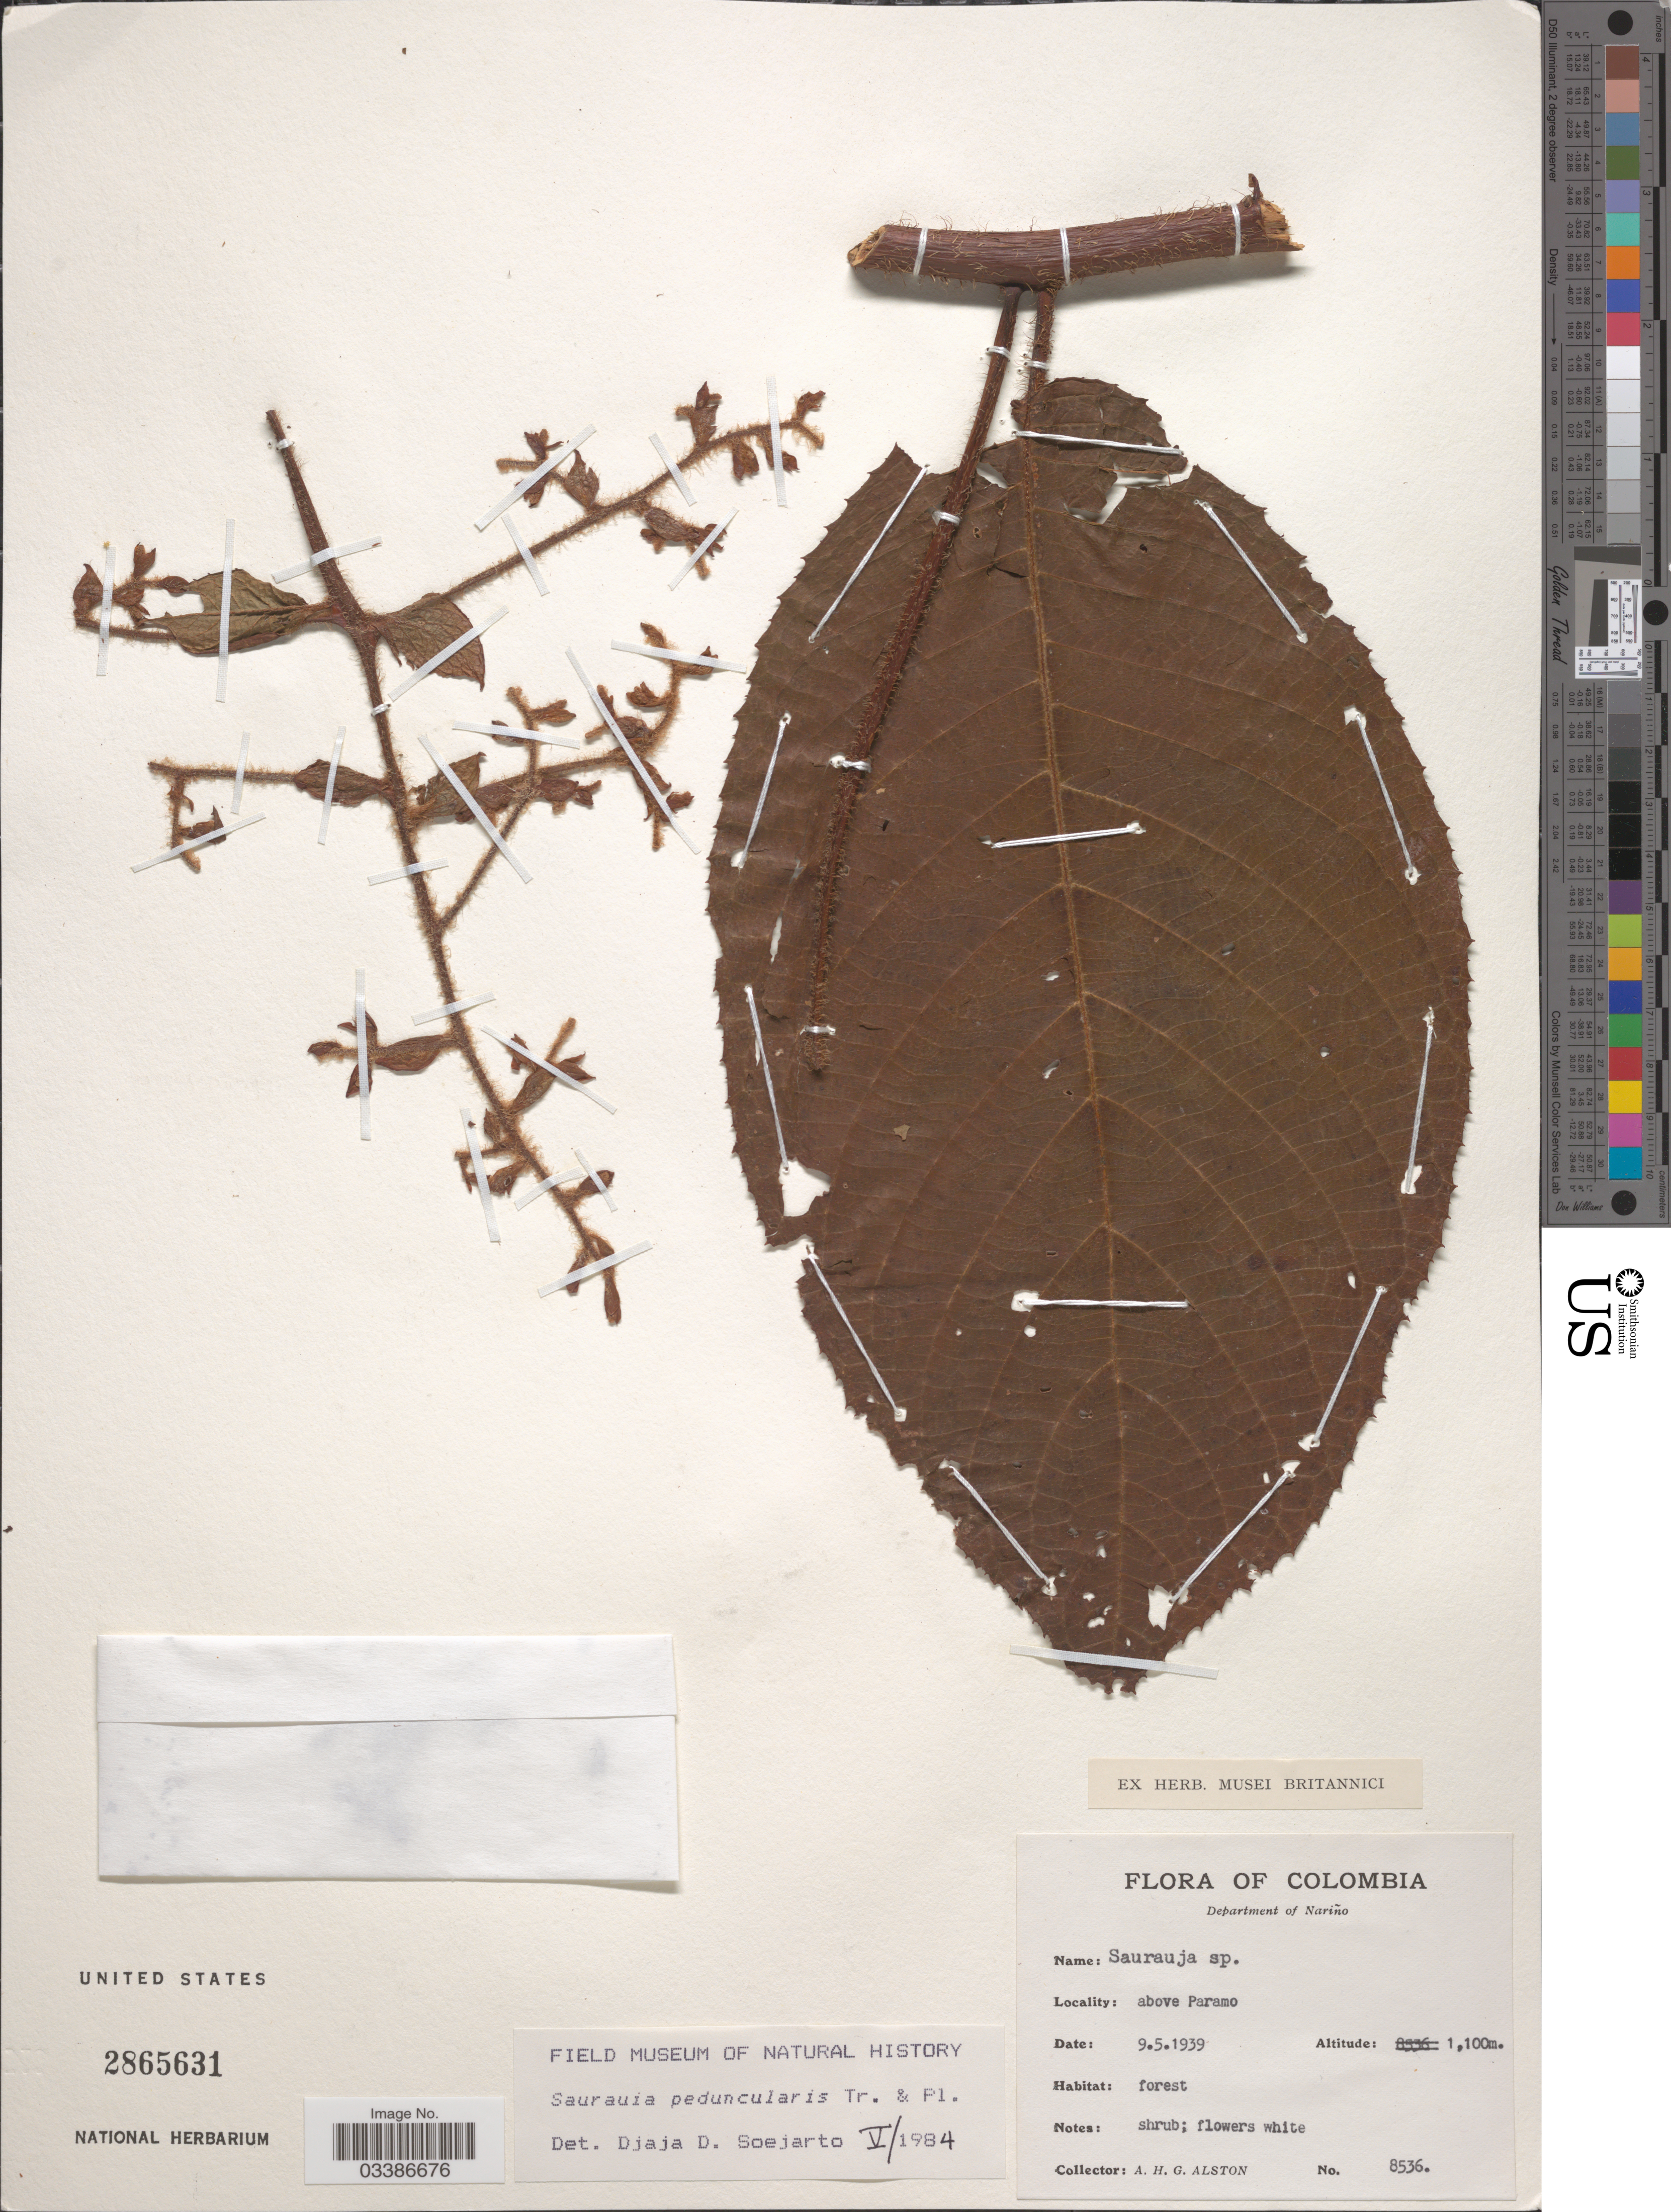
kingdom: Plantae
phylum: Tracheophyta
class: Magnoliopsida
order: Ericales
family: Actinidiaceae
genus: Saurauia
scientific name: Saurauia peduncularis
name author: Triana & Planch.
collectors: A. H. Alston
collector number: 8536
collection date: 1939-05-09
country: Colombia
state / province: Nariño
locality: Department of Nariño. Above Paramo.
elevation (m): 1100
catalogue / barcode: US 2865631